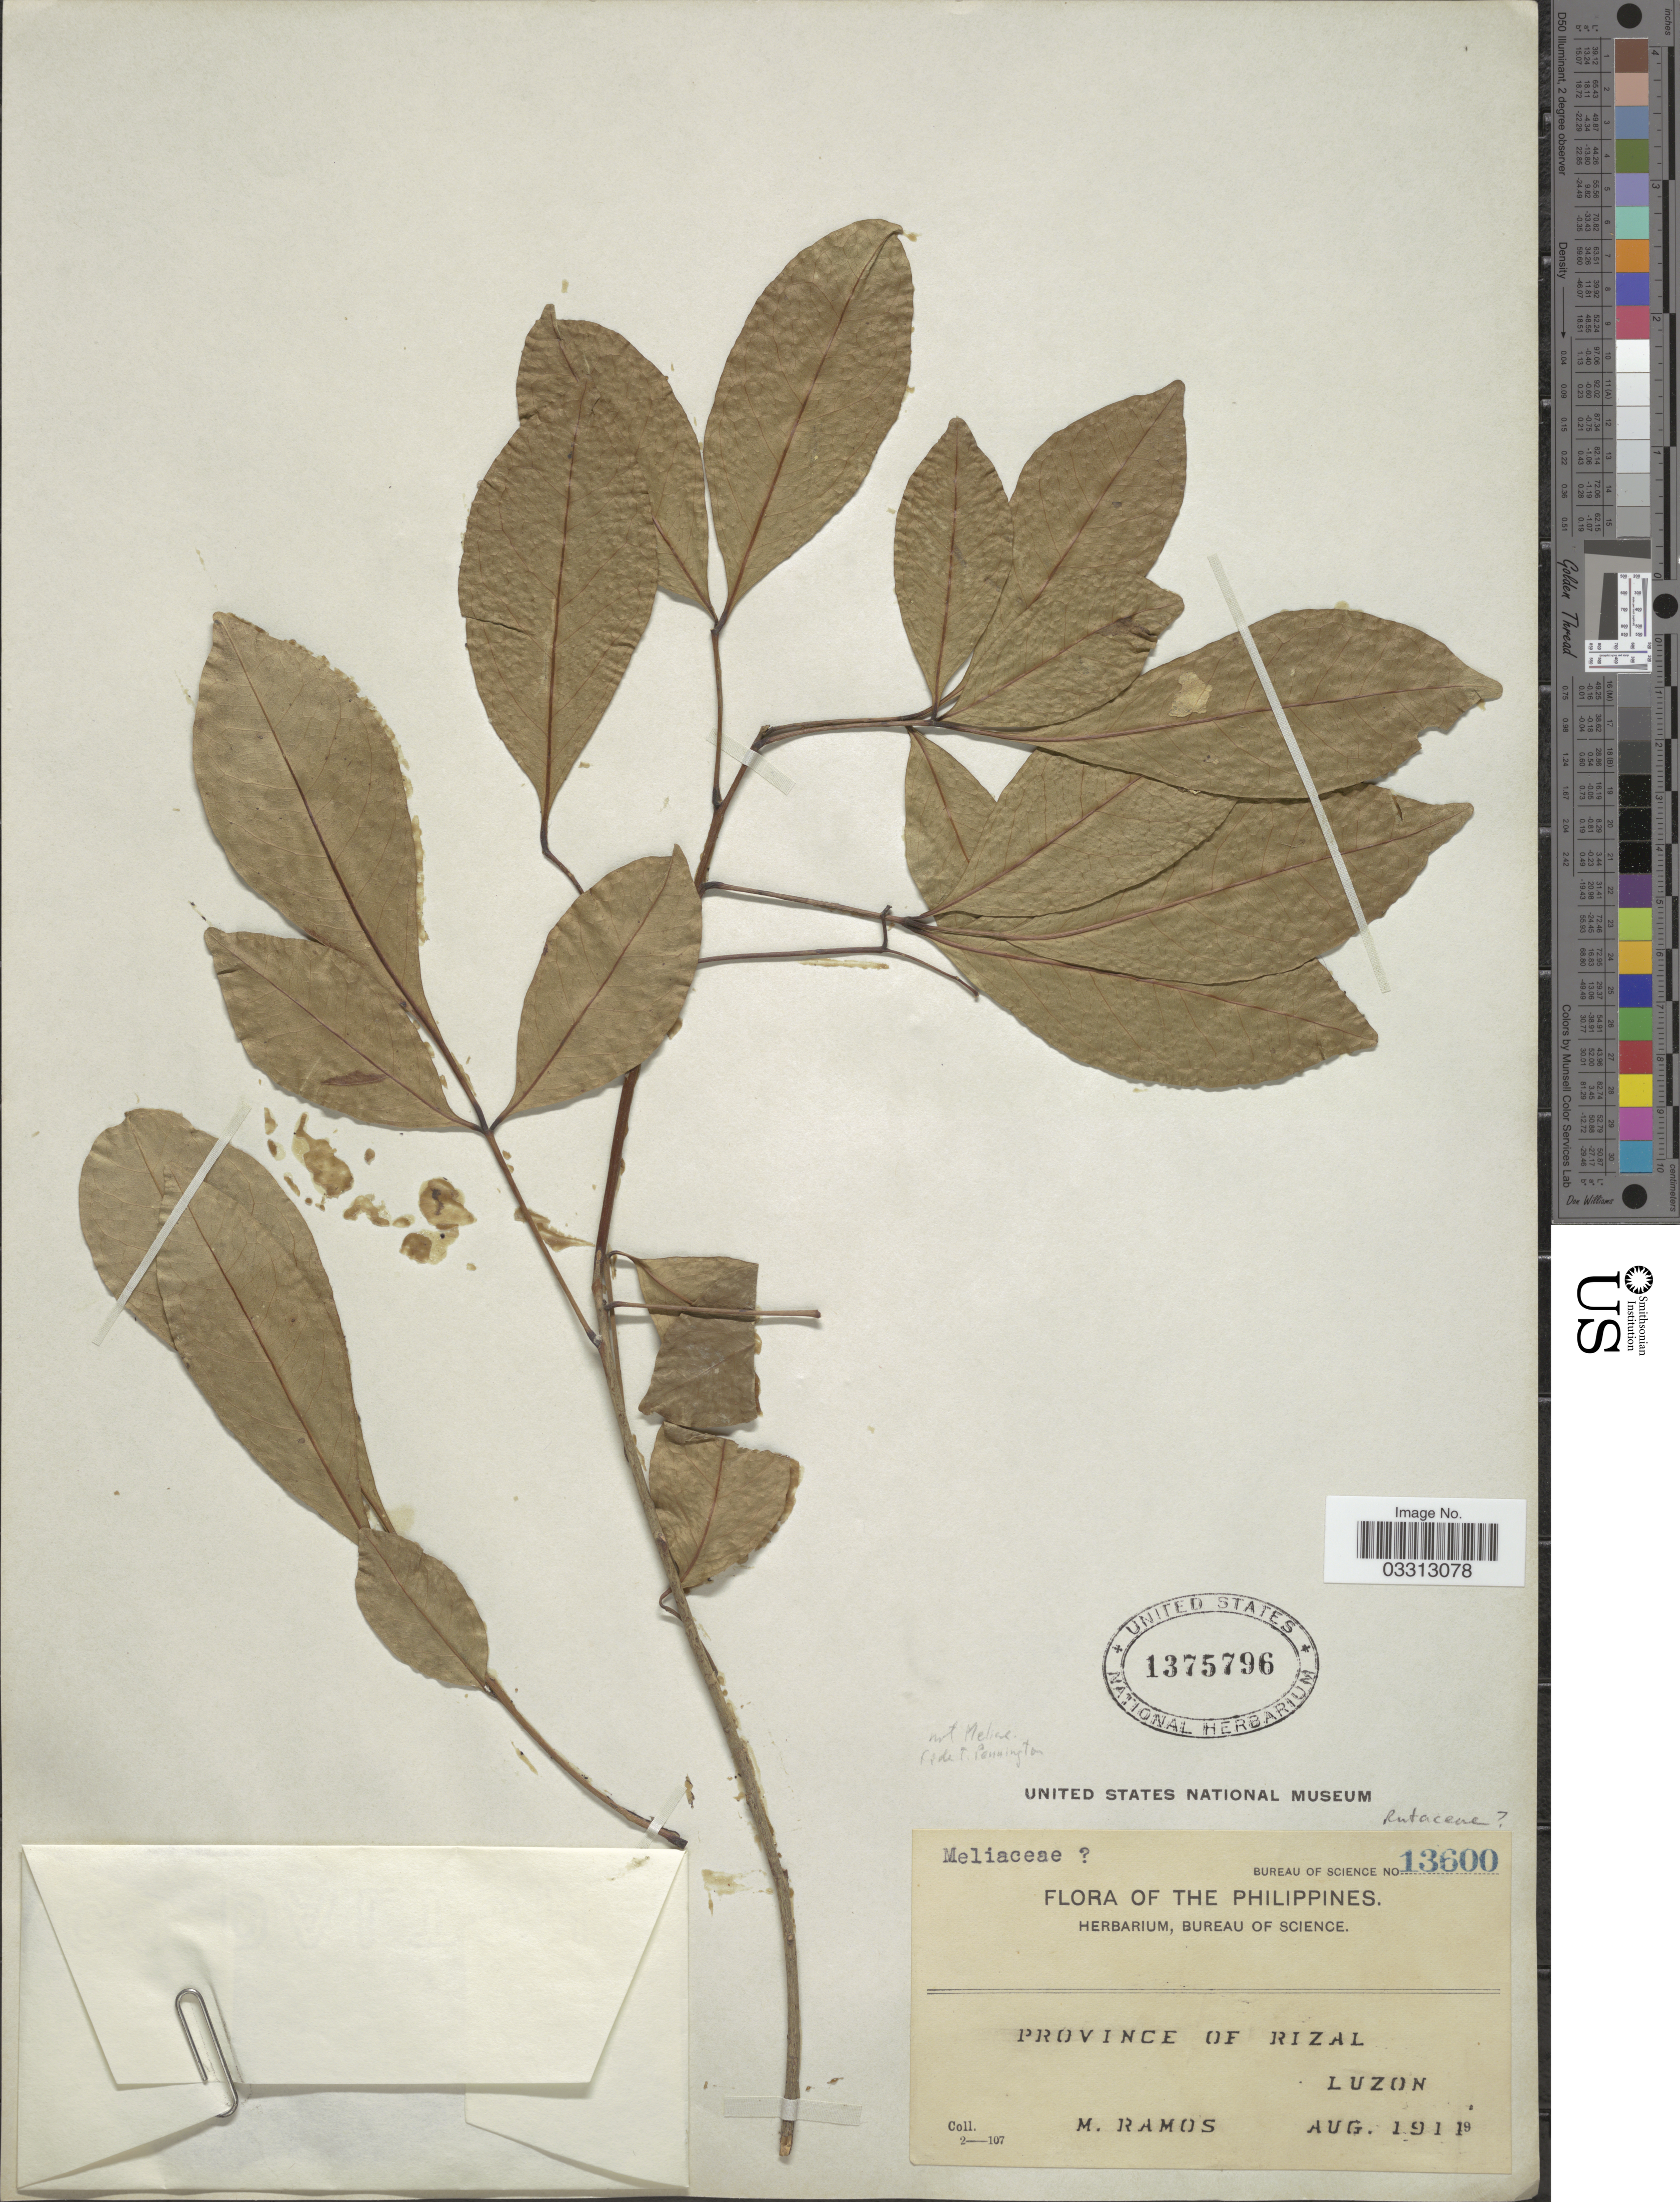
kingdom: Plantae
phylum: Tracheophyta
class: Magnoliopsida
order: Sapindales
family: Rutaceae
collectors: M. Ramos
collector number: Bureau of Science 13600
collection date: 1911-08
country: Philippines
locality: Province of Rizal. Luzon.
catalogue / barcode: US 1375796